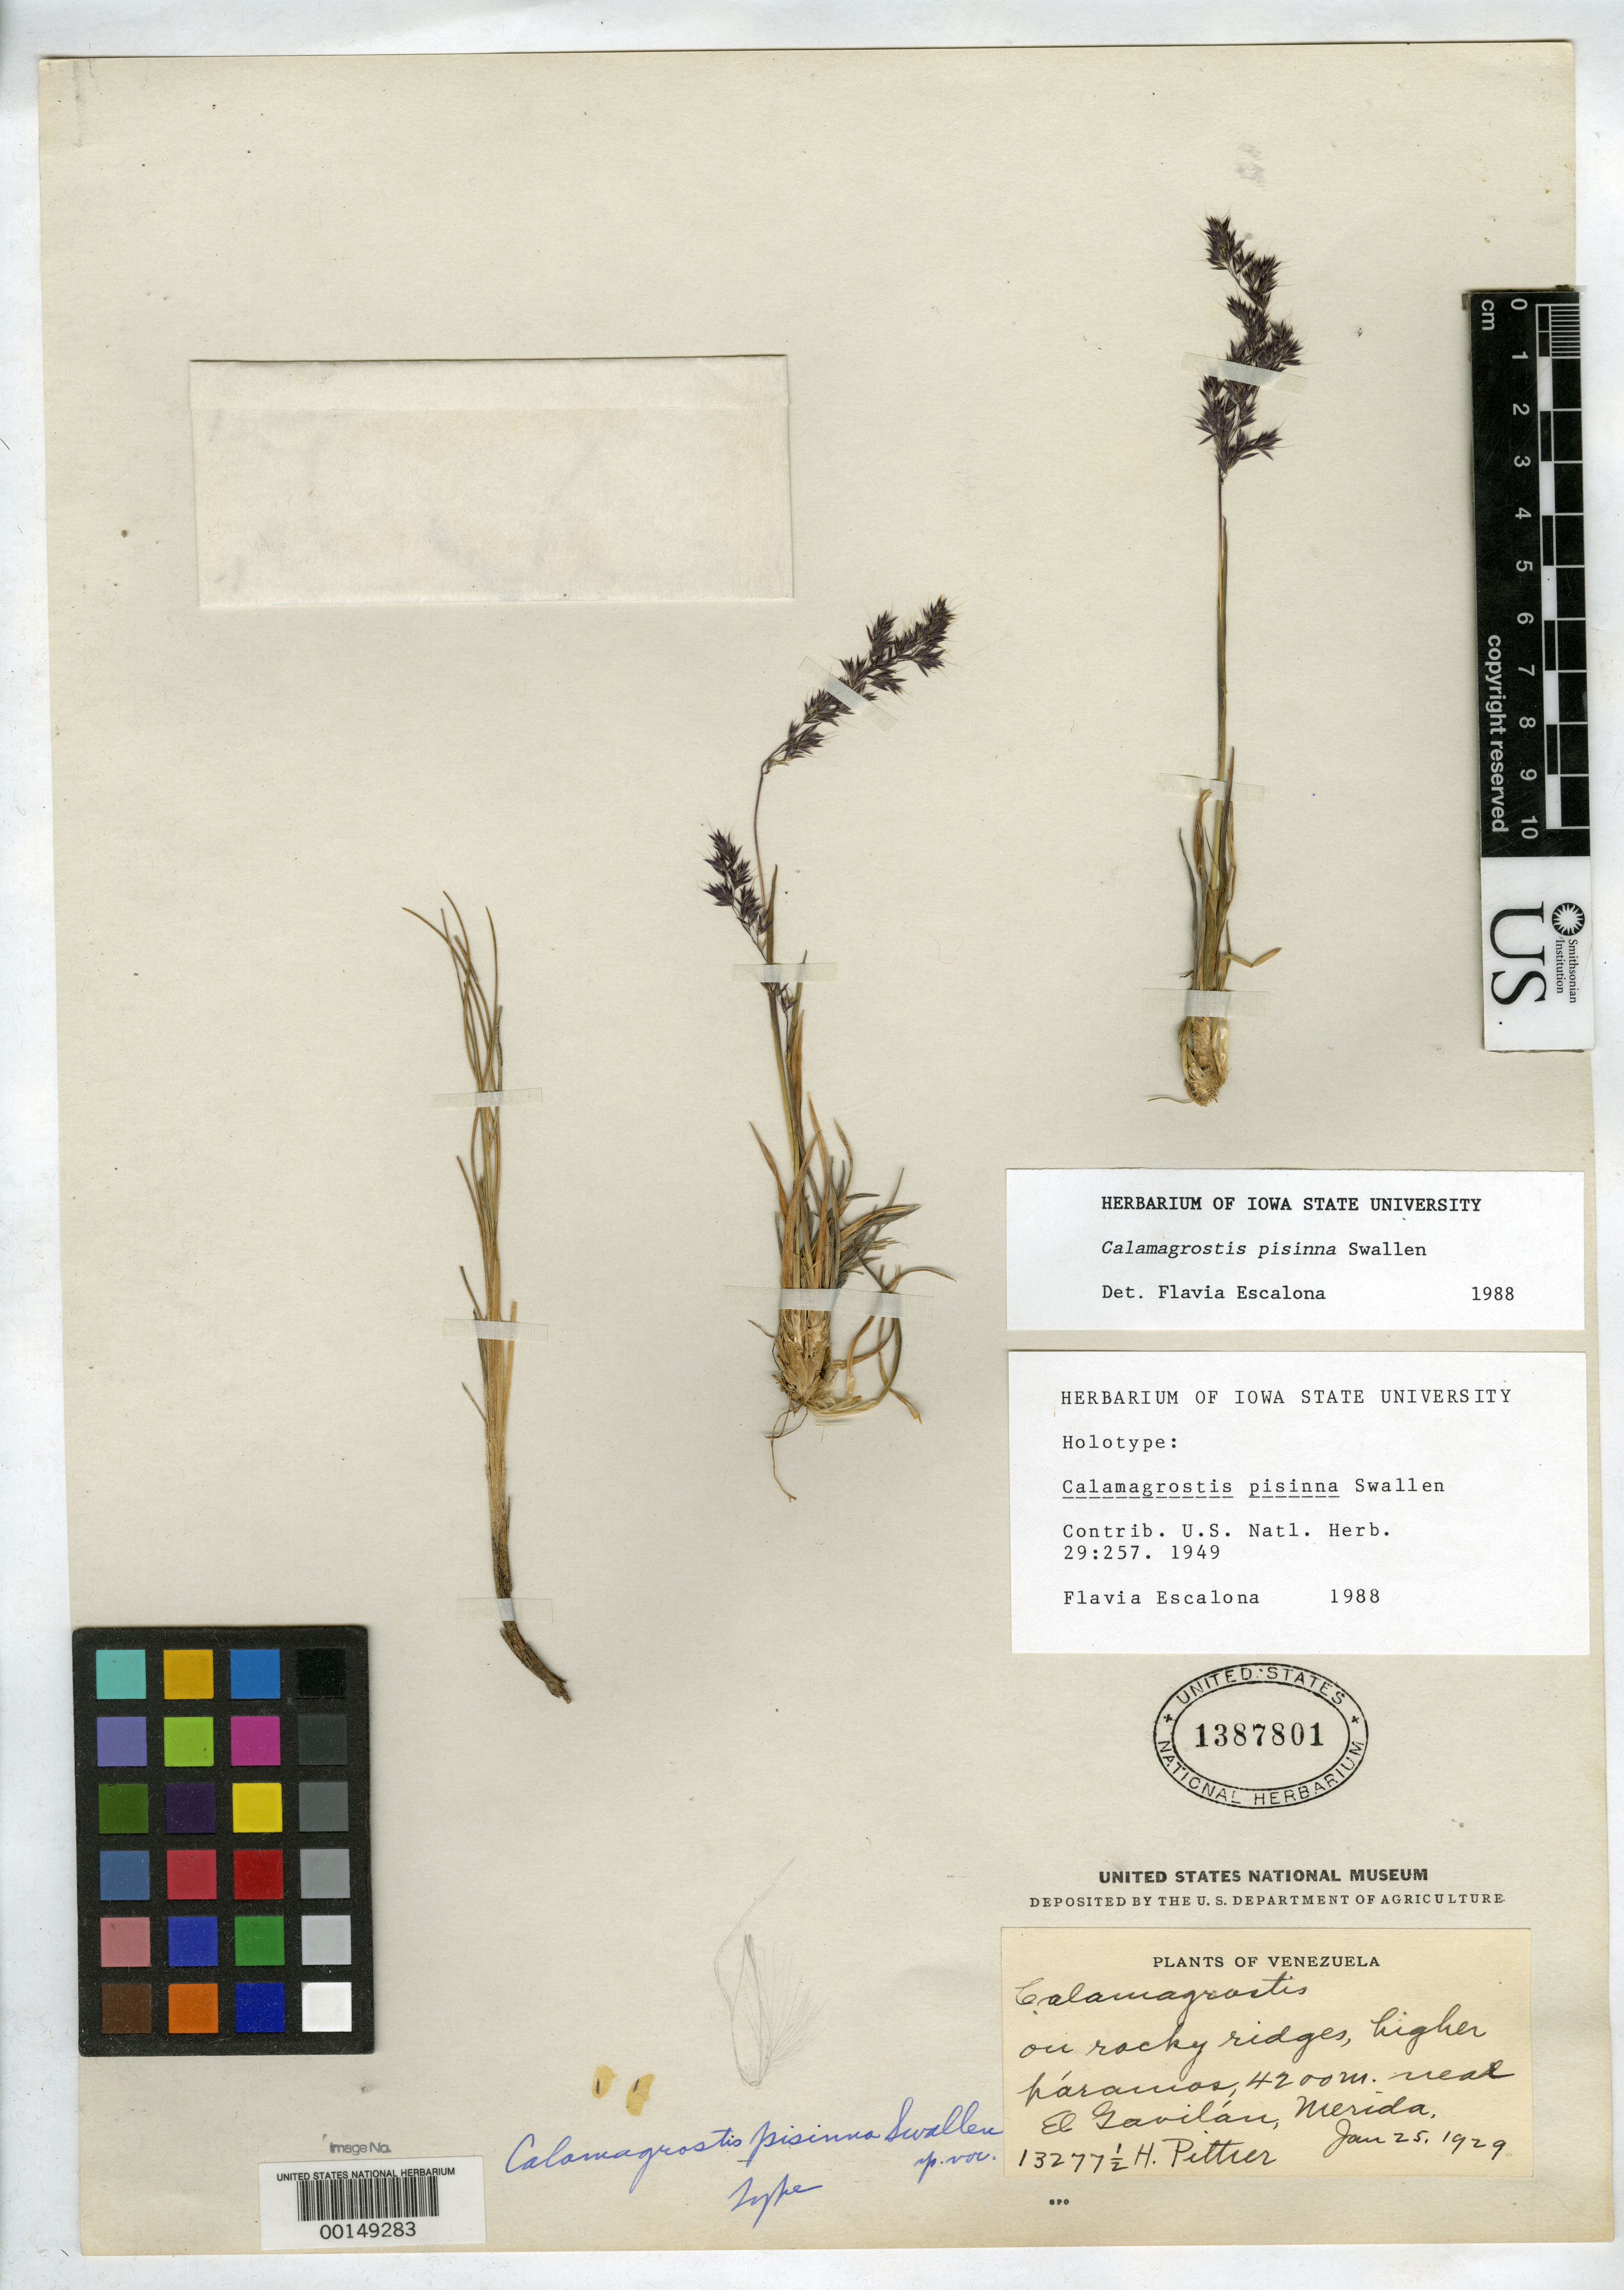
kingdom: Plantae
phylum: Tracheophyta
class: Liliopsida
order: Poales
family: Poaceae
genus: Calamagrostis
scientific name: Calamagrostis pisinna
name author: Swallen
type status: Holotype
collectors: H. F. Pittier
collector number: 13277-1/2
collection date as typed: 25 Jan 1929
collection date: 1929-01-25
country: Venezuela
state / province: Mérida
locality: Higher Paramos, near El Gavilon.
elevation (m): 4200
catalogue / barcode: US 1387801